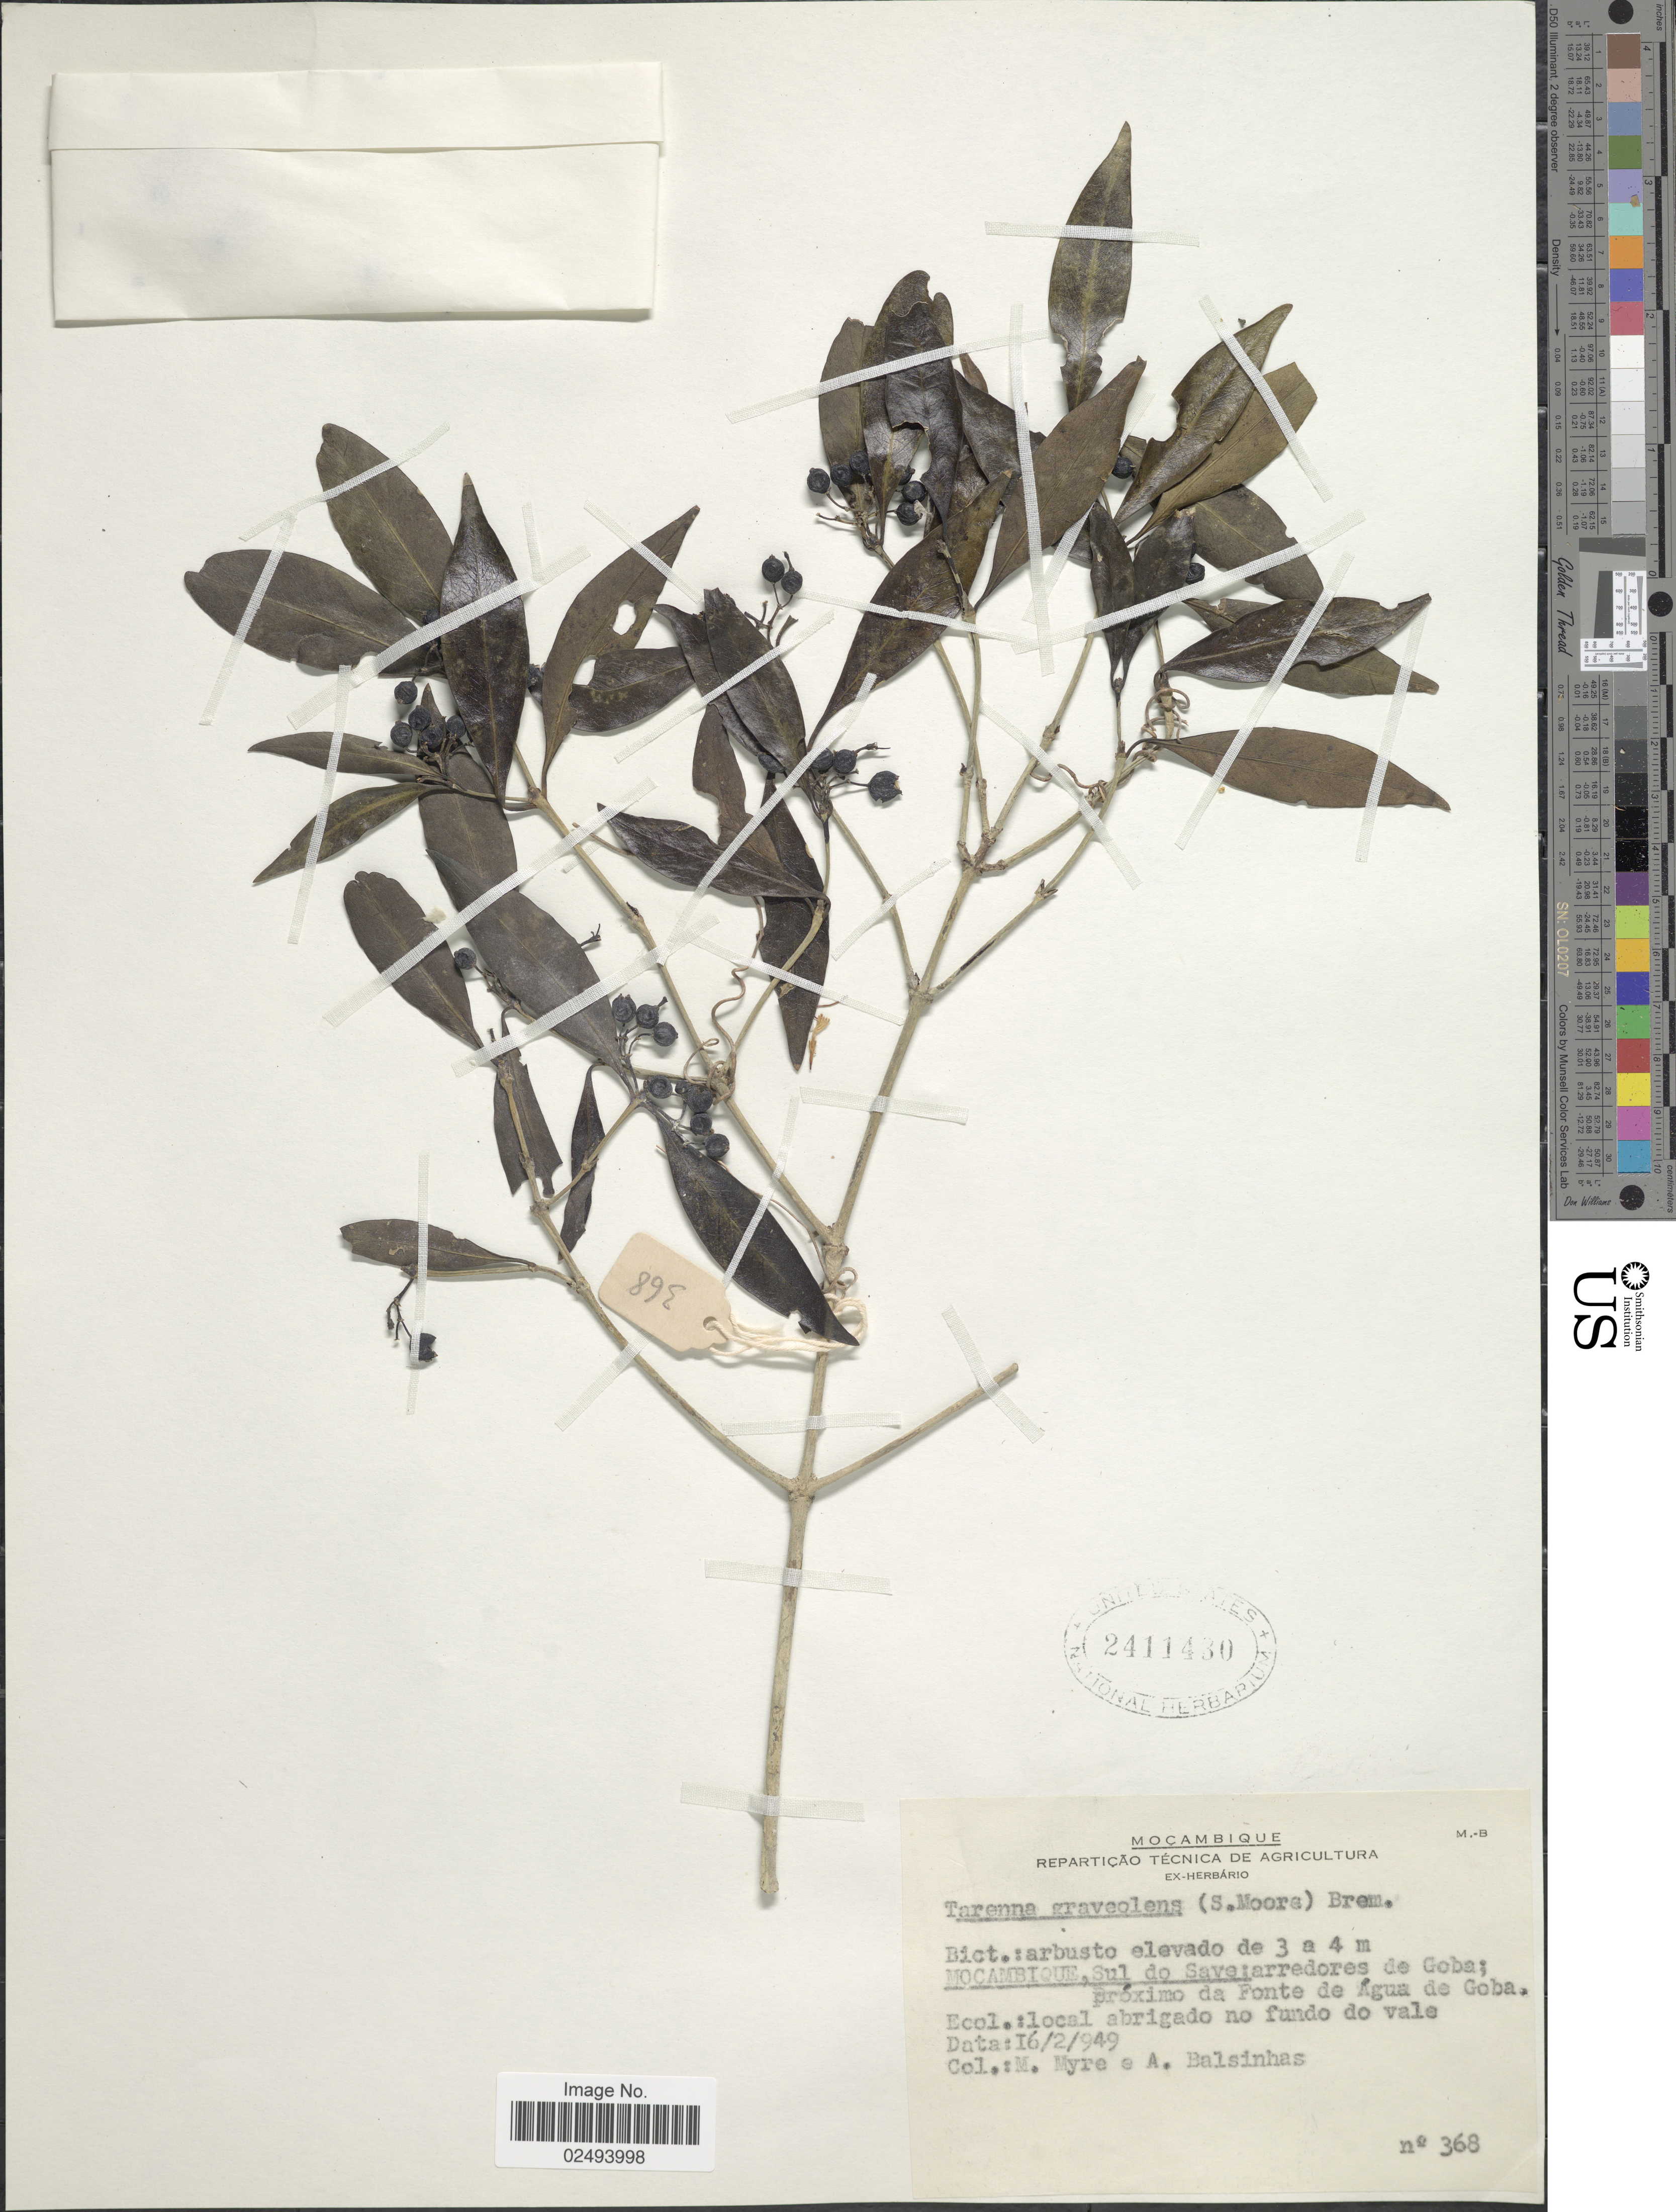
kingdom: Plantae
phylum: Tracheophyta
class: Magnoliopsida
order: Gentianales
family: Rubiaceae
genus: Coptosperma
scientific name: Coptosperma graveolens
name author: (S. Moore) Degreef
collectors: Myre, M. & A. A. Balsinhas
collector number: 368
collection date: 1949-02-16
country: Mozambique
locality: Mocambique, Sul do Save: arredores de Goba; próximo da Fonte de Água de Goba.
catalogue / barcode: US 2411430